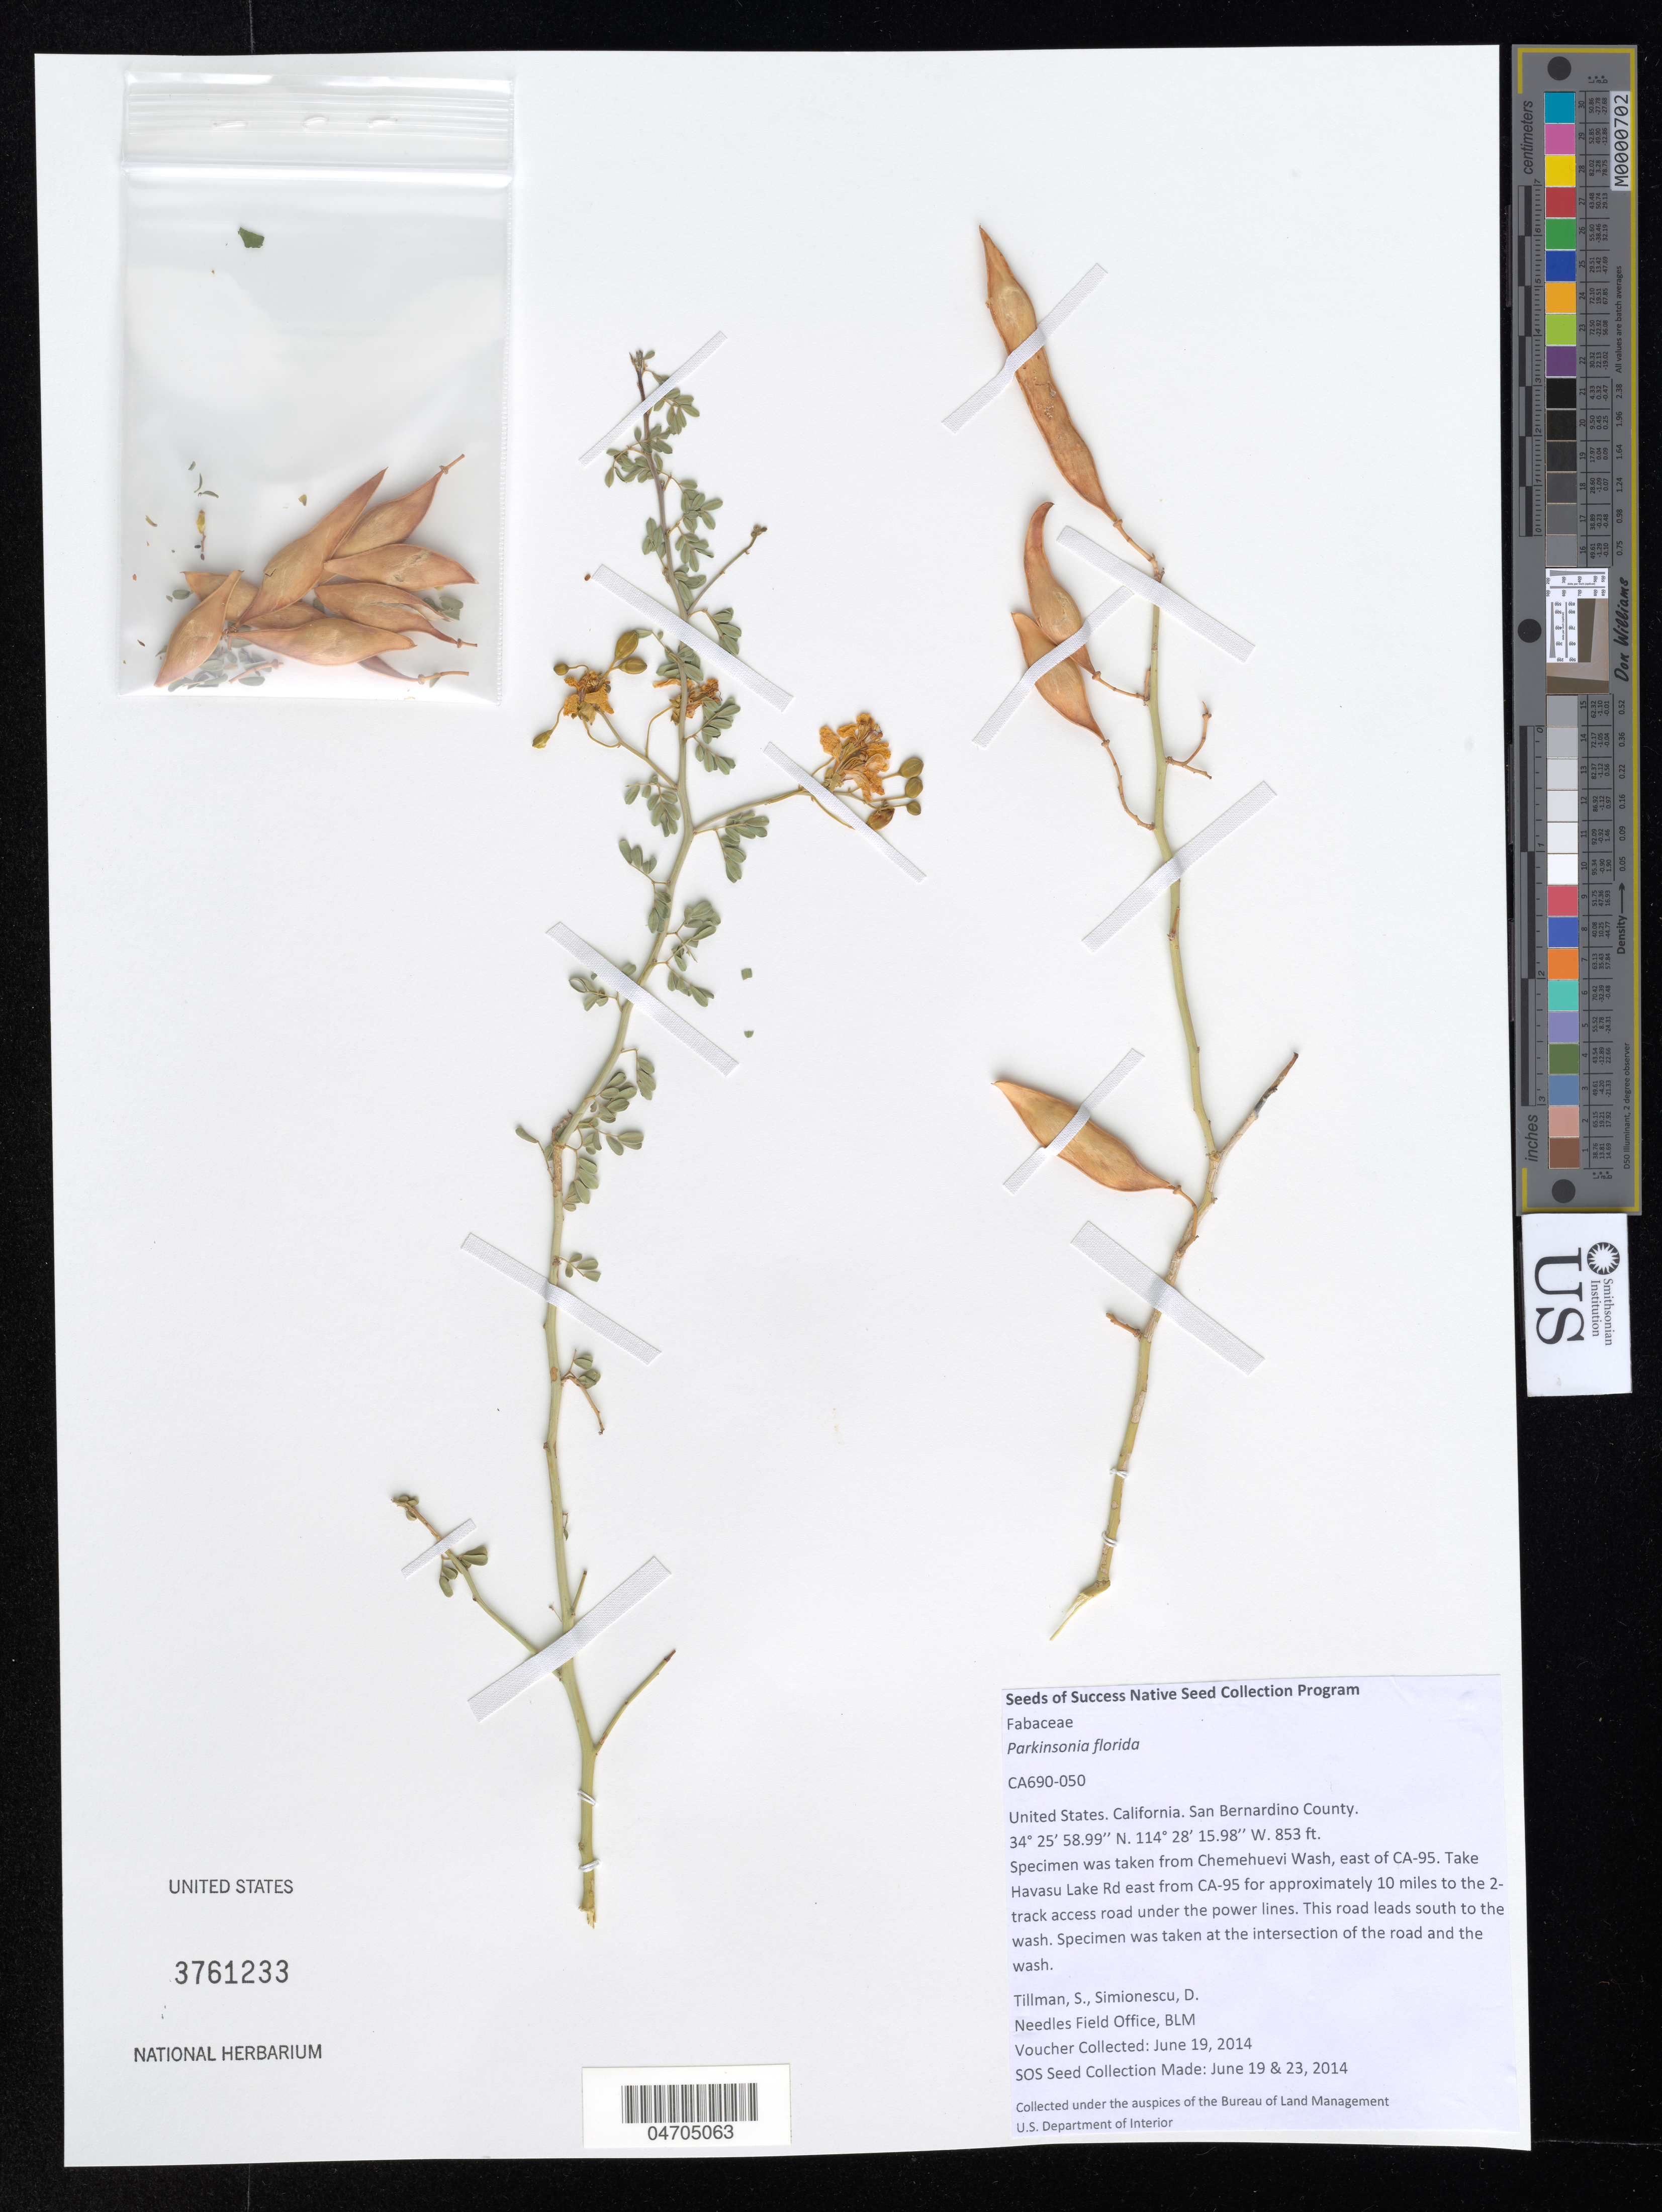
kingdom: Plantae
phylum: Tracheophyta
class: Magnoliopsida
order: Fabales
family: Fabaceae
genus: Parkinsonia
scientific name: Parkinsonia florida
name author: (Benth. ex A. Gray) S. Watson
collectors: S. Tillman & D. Simionescu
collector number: CA690-050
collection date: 2014-06-19/2014-06-23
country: United States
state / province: California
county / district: San Bernardino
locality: San Bernardino County. Specimen was taken from Chemehuevi Wash, east of CA-95. Take Havasu Lake Rd east from CA-95 for approximately 10 miles to the 2-track access road under the power lines. This road leads south to the wash. Specimen was taken at the intersection of the road and the wash.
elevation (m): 260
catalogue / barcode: US 3761233